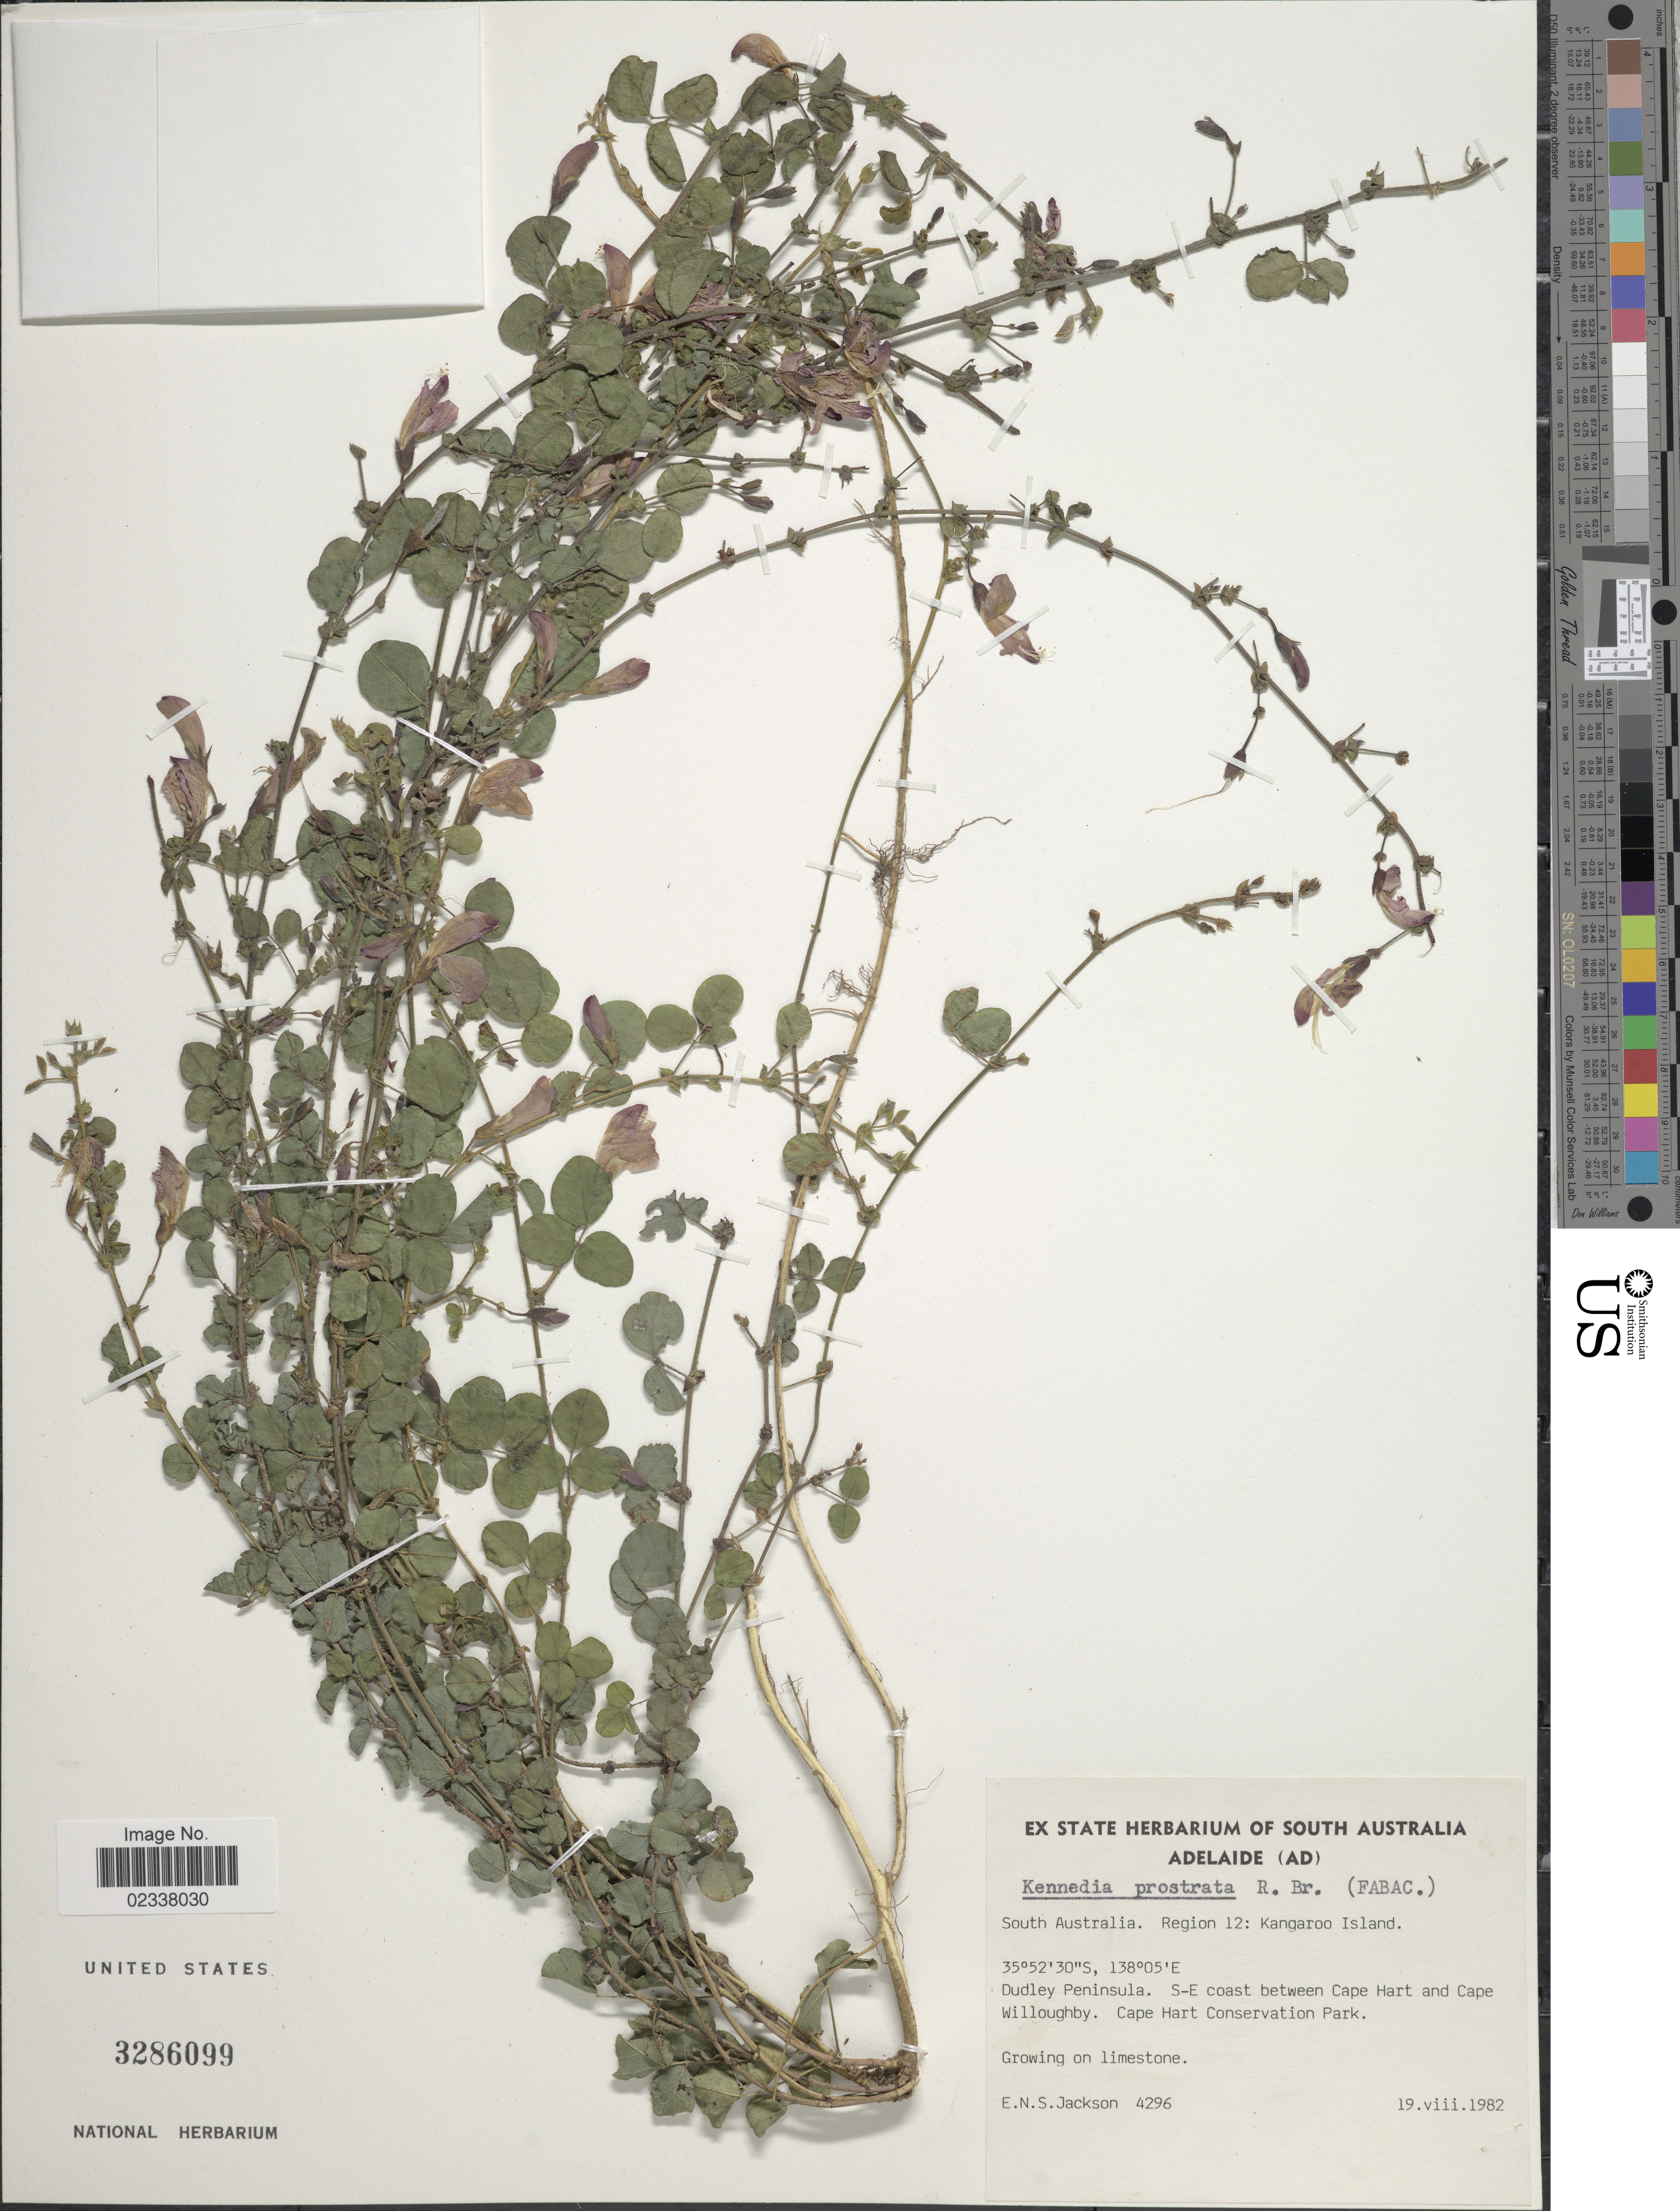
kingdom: Plantae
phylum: Tracheophyta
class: Magnoliopsida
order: Fabales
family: Fabaceae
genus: Kennedia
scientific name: Kennedia prostrata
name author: R. Br.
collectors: E. Jackson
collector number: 4296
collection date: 1982-08-19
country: Australia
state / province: South Australia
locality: Region 12: Kangaroo Island, Dudley Peninsula. S-E coast between Cape Hart and Cape Willoughby. Cape Hart Conservation Park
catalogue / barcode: US 3286099